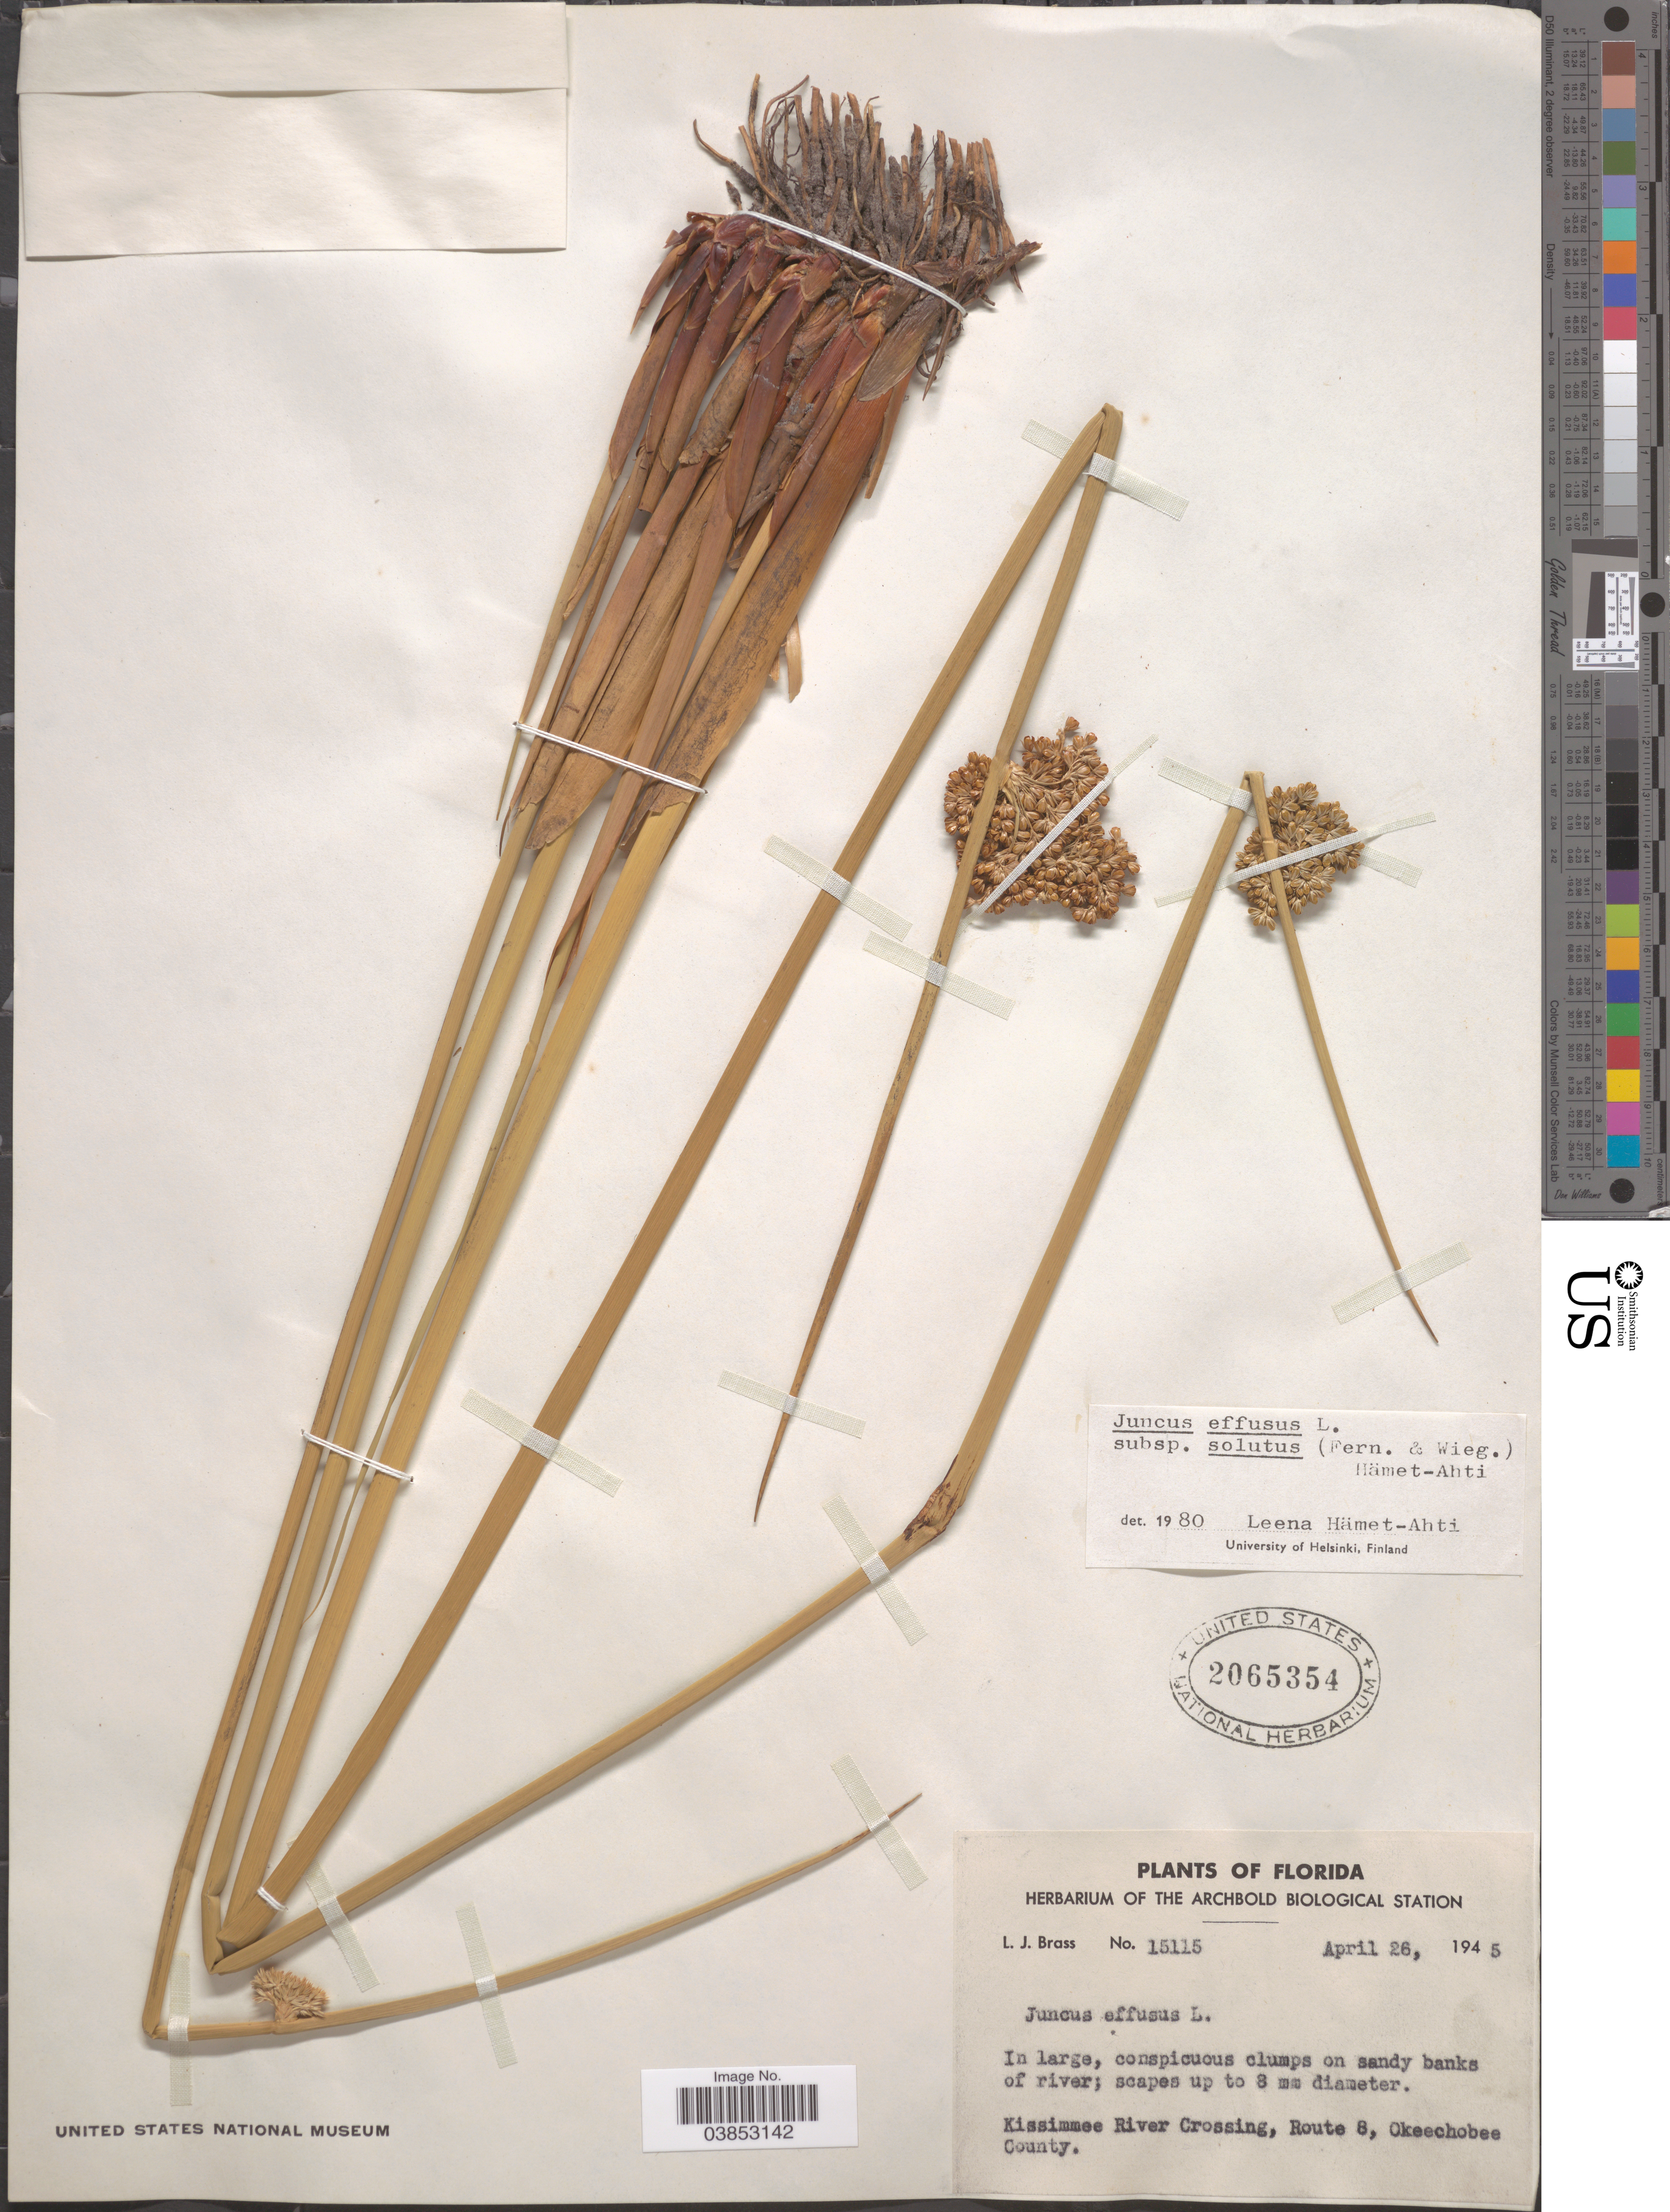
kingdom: Plantae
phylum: Tracheophyta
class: Liliopsida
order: Poales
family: Juncaceae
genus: Juncus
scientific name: Juncus effusus var. solutus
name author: Fernald & Wiegand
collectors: L. J. Brass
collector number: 15115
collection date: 1945-04-26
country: United States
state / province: Florida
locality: Kissimmee River Crossing, Route 8, Okeechobee County.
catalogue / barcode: US 2065354